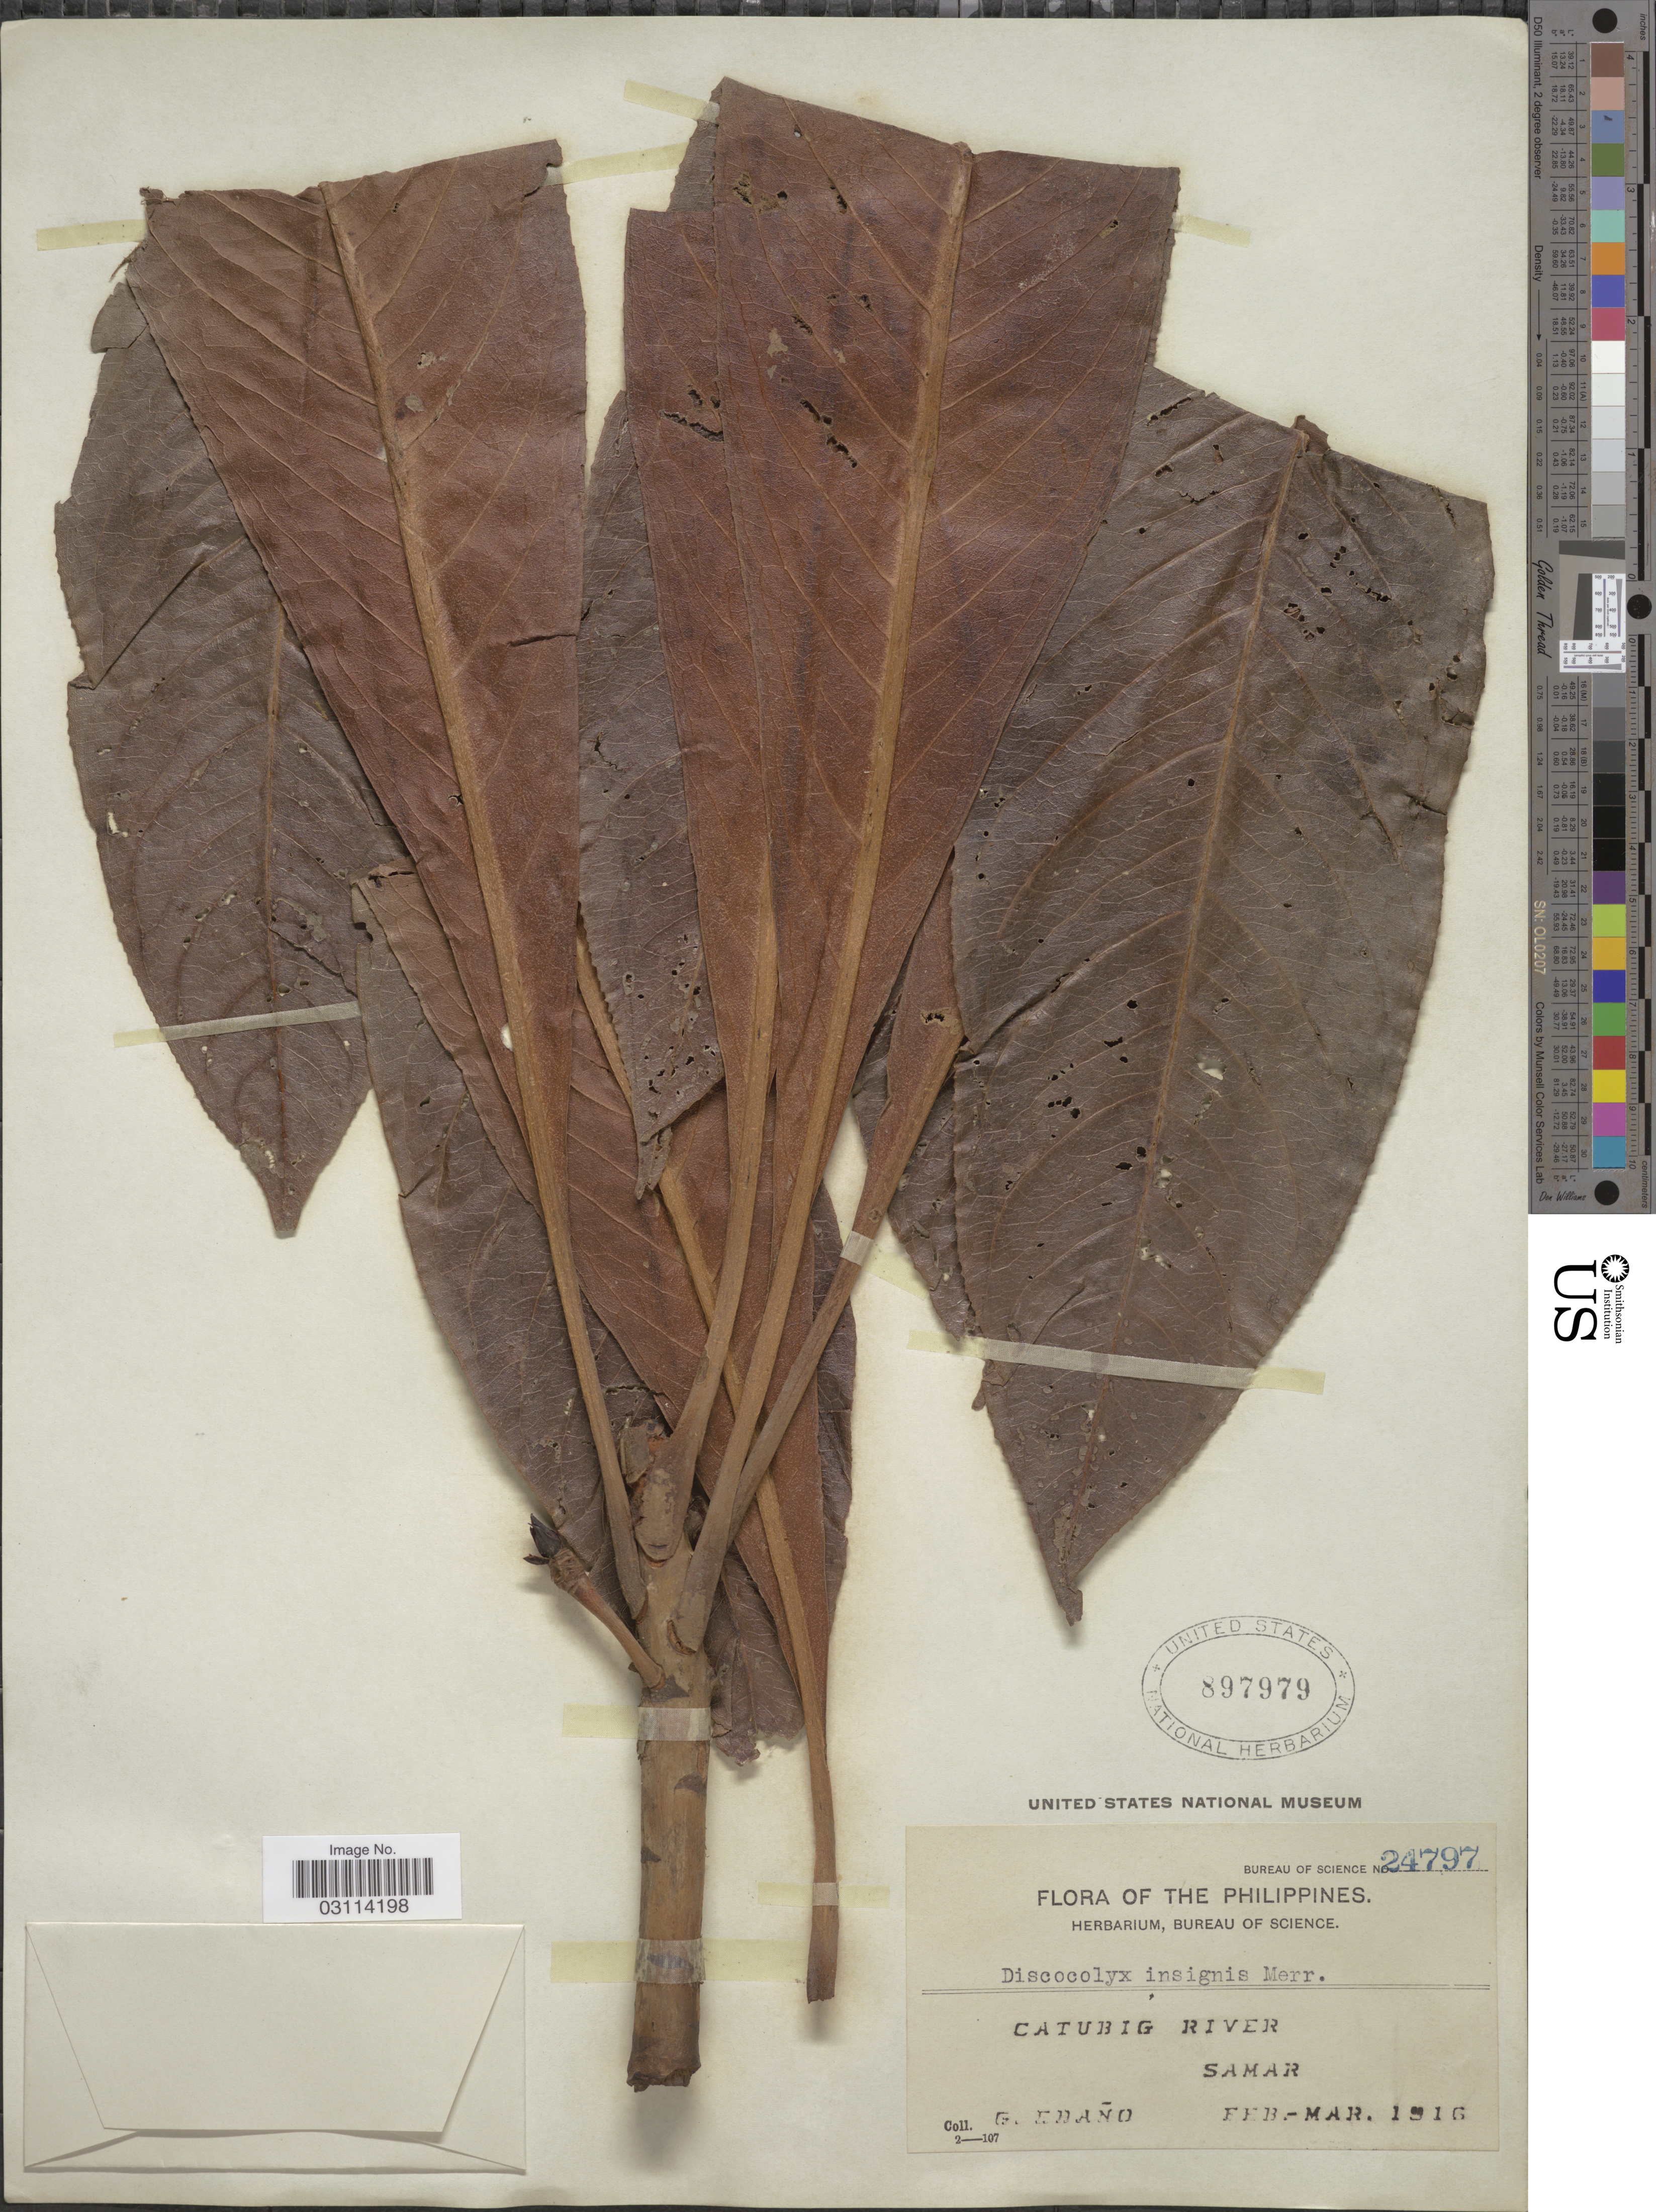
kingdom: Plantae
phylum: Tracheophyta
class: Magnoliopsida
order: Ericales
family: Primulaceae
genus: Discocalyx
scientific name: Discocalyx insignis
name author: Merr.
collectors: G. Edaño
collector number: Bureau of Science 24797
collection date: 1916-02/1916-03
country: Philippines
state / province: Eastern Visayas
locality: Catubig River, Samar.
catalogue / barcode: US 897979